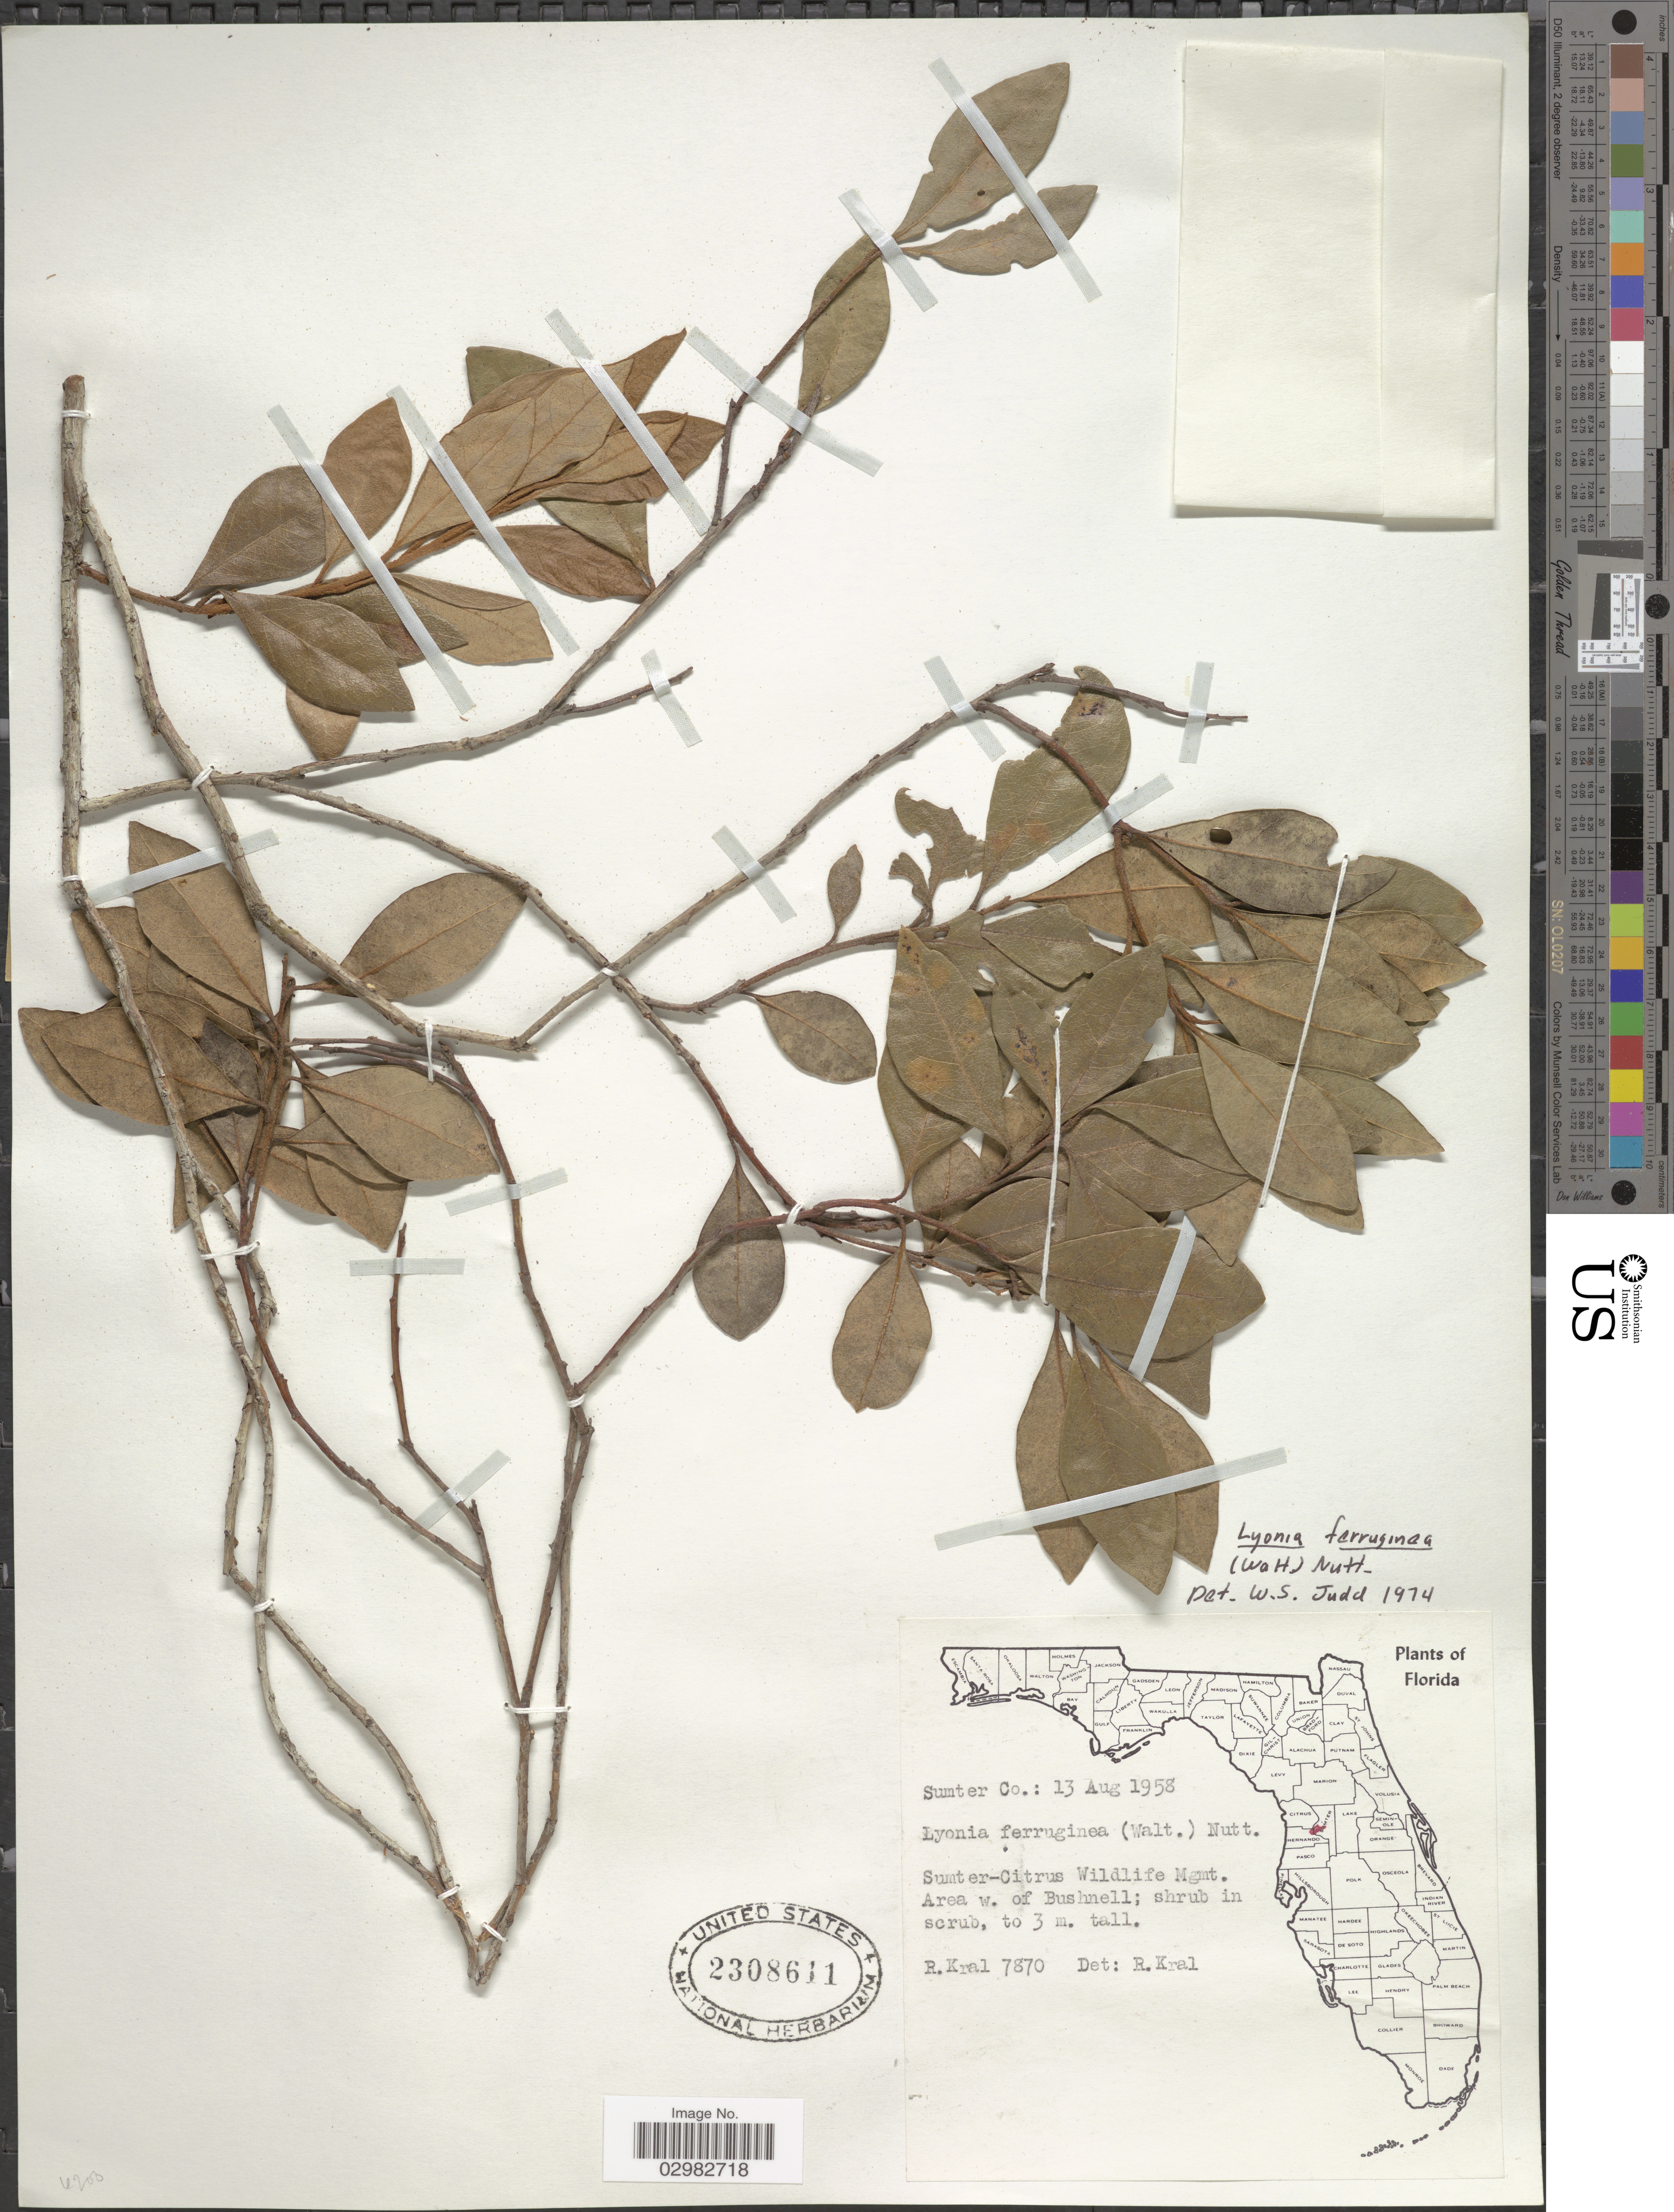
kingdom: Plantae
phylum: Tracheophyta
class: Magnoliopsida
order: Ericales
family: Ericaceae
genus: Lyonia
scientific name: Lyonia ferruginea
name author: (Walter) Nutt.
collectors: R. Kral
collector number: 7870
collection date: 1958-08-13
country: United States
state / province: Florida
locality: Sumter Co., Sumter-Citrus Wildlife Mgmt. Area w. of Bushnell.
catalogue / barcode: US 2308611